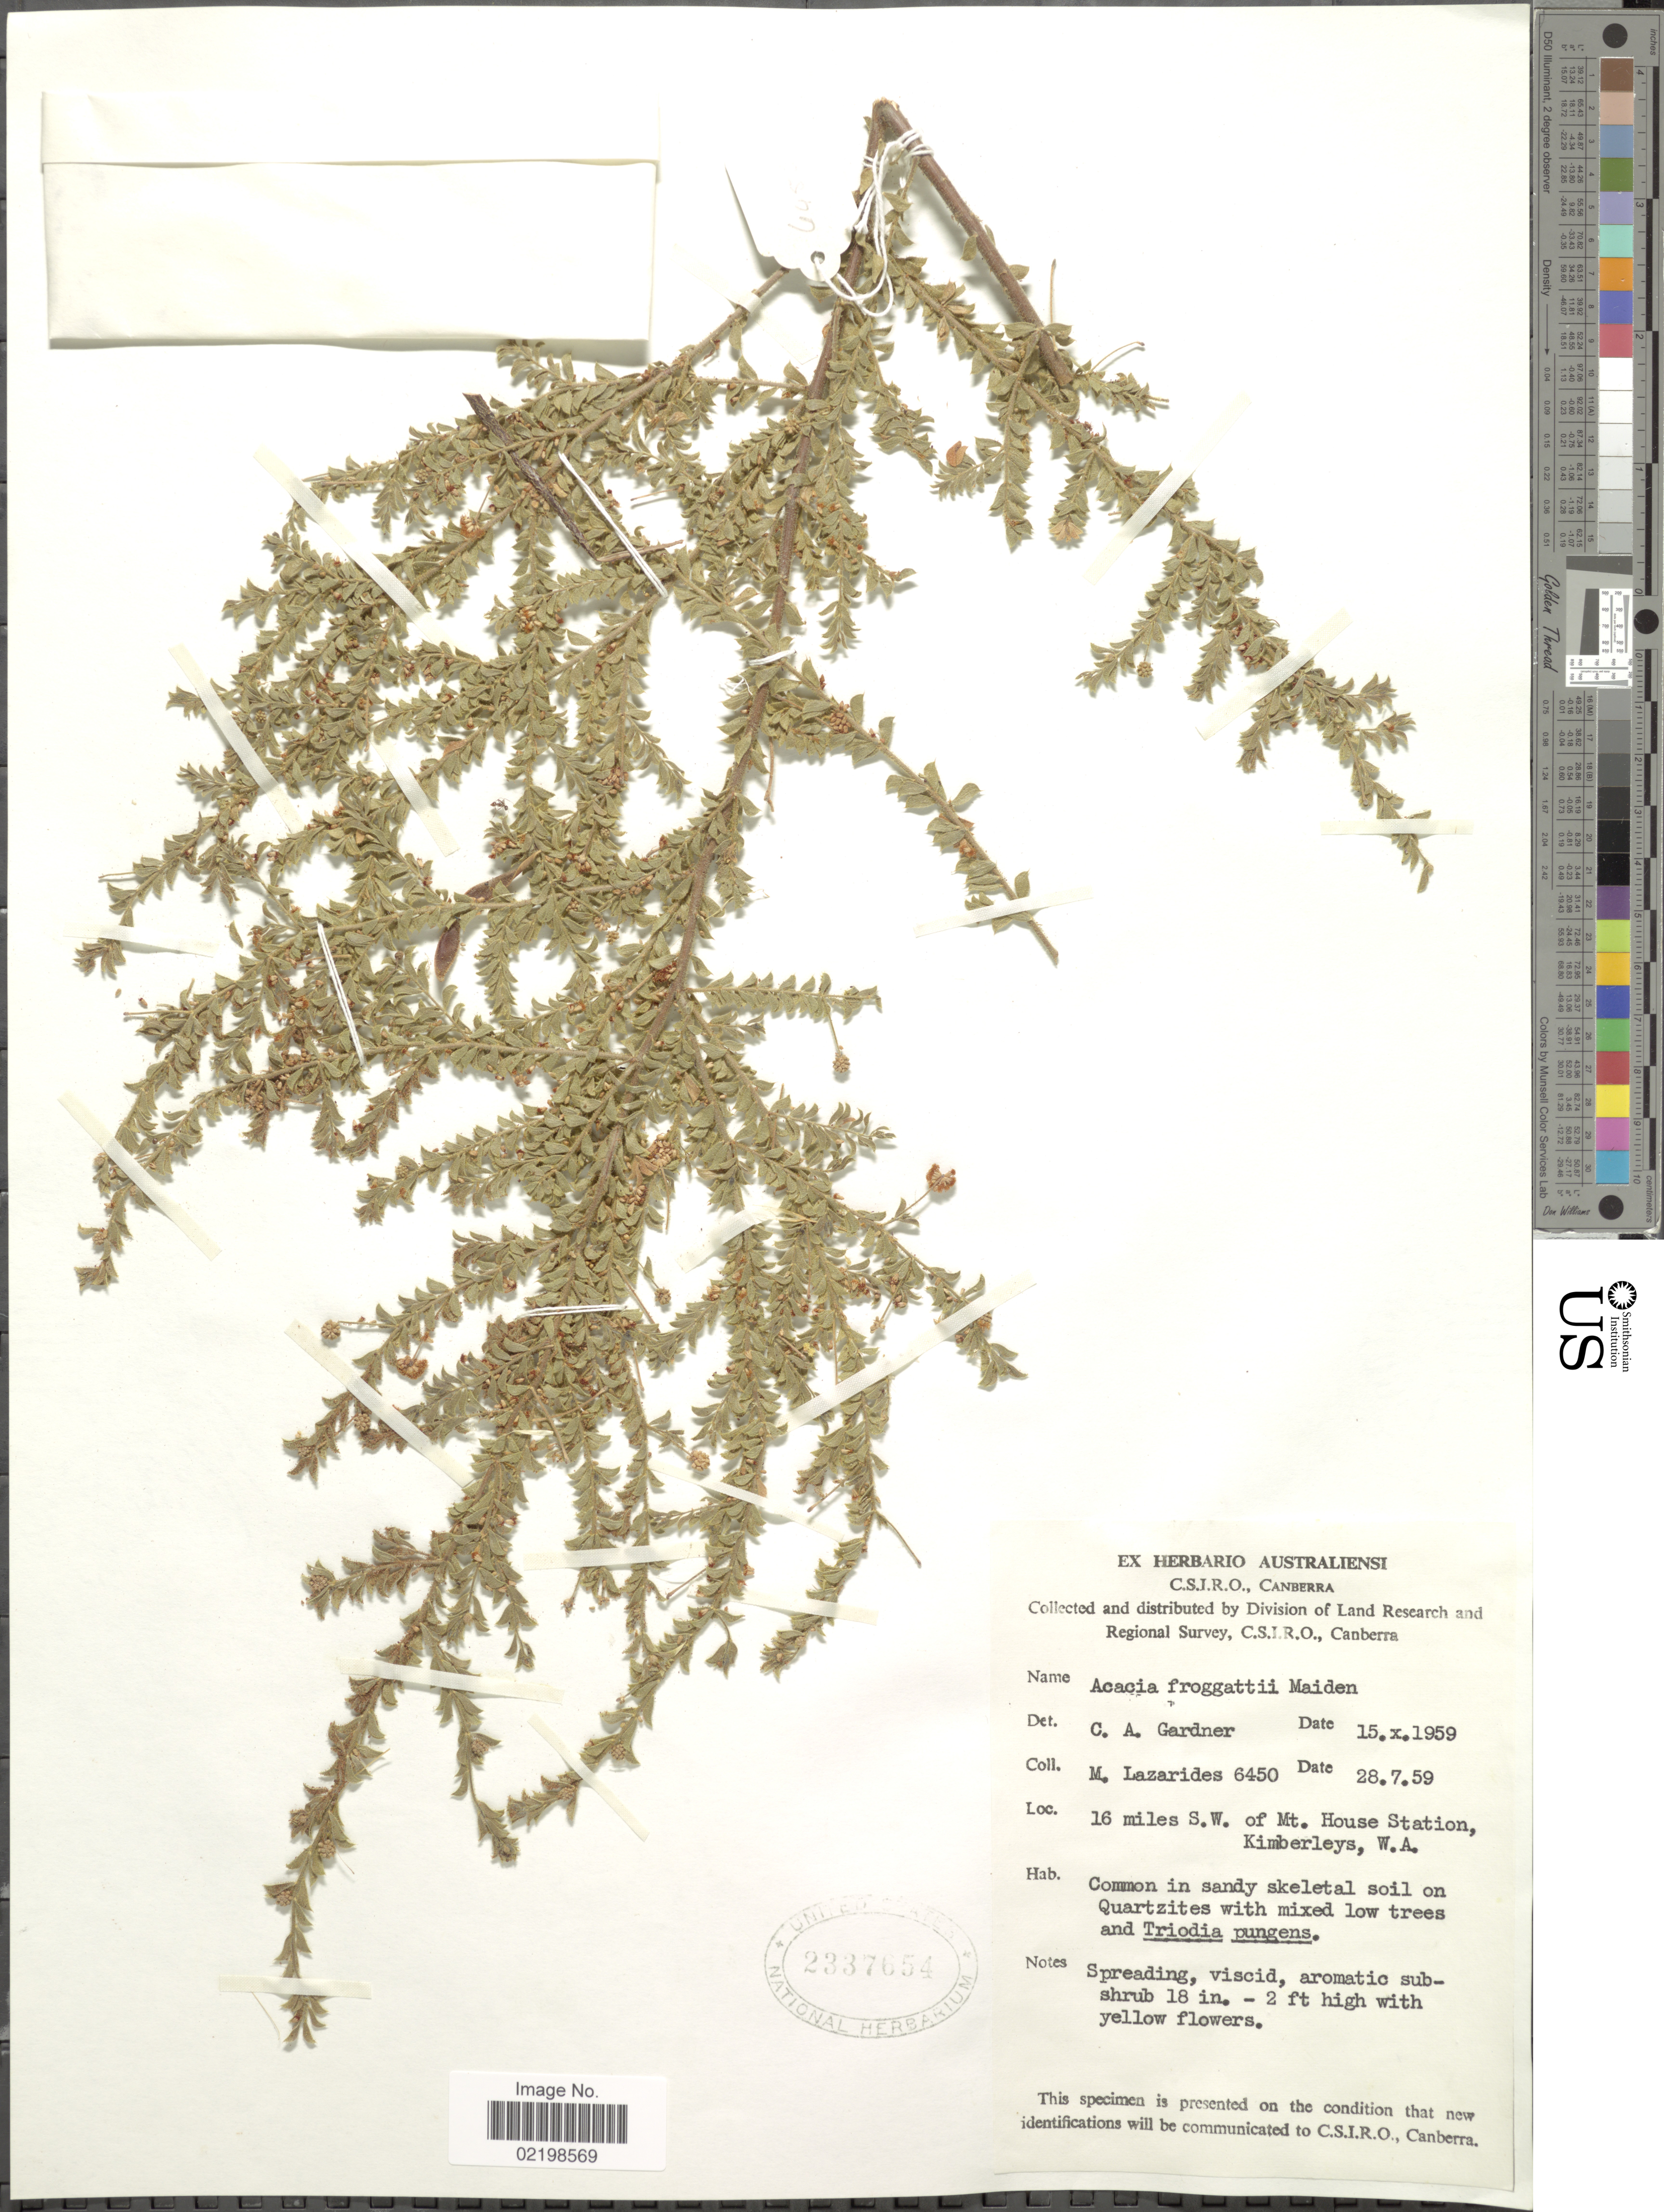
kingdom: Plantae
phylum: Tracheophyta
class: Magnoliopsida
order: Fabales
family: Fabaceae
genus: Acacia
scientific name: Acacia froggattii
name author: Maiden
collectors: C. A. Gardner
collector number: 6450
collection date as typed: Transcribed d/m/y: 28/7/59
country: Australia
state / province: Western Australia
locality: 16 miles S.W. of Mt. House Station, Kimberleys, W.A.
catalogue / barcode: US 2337654